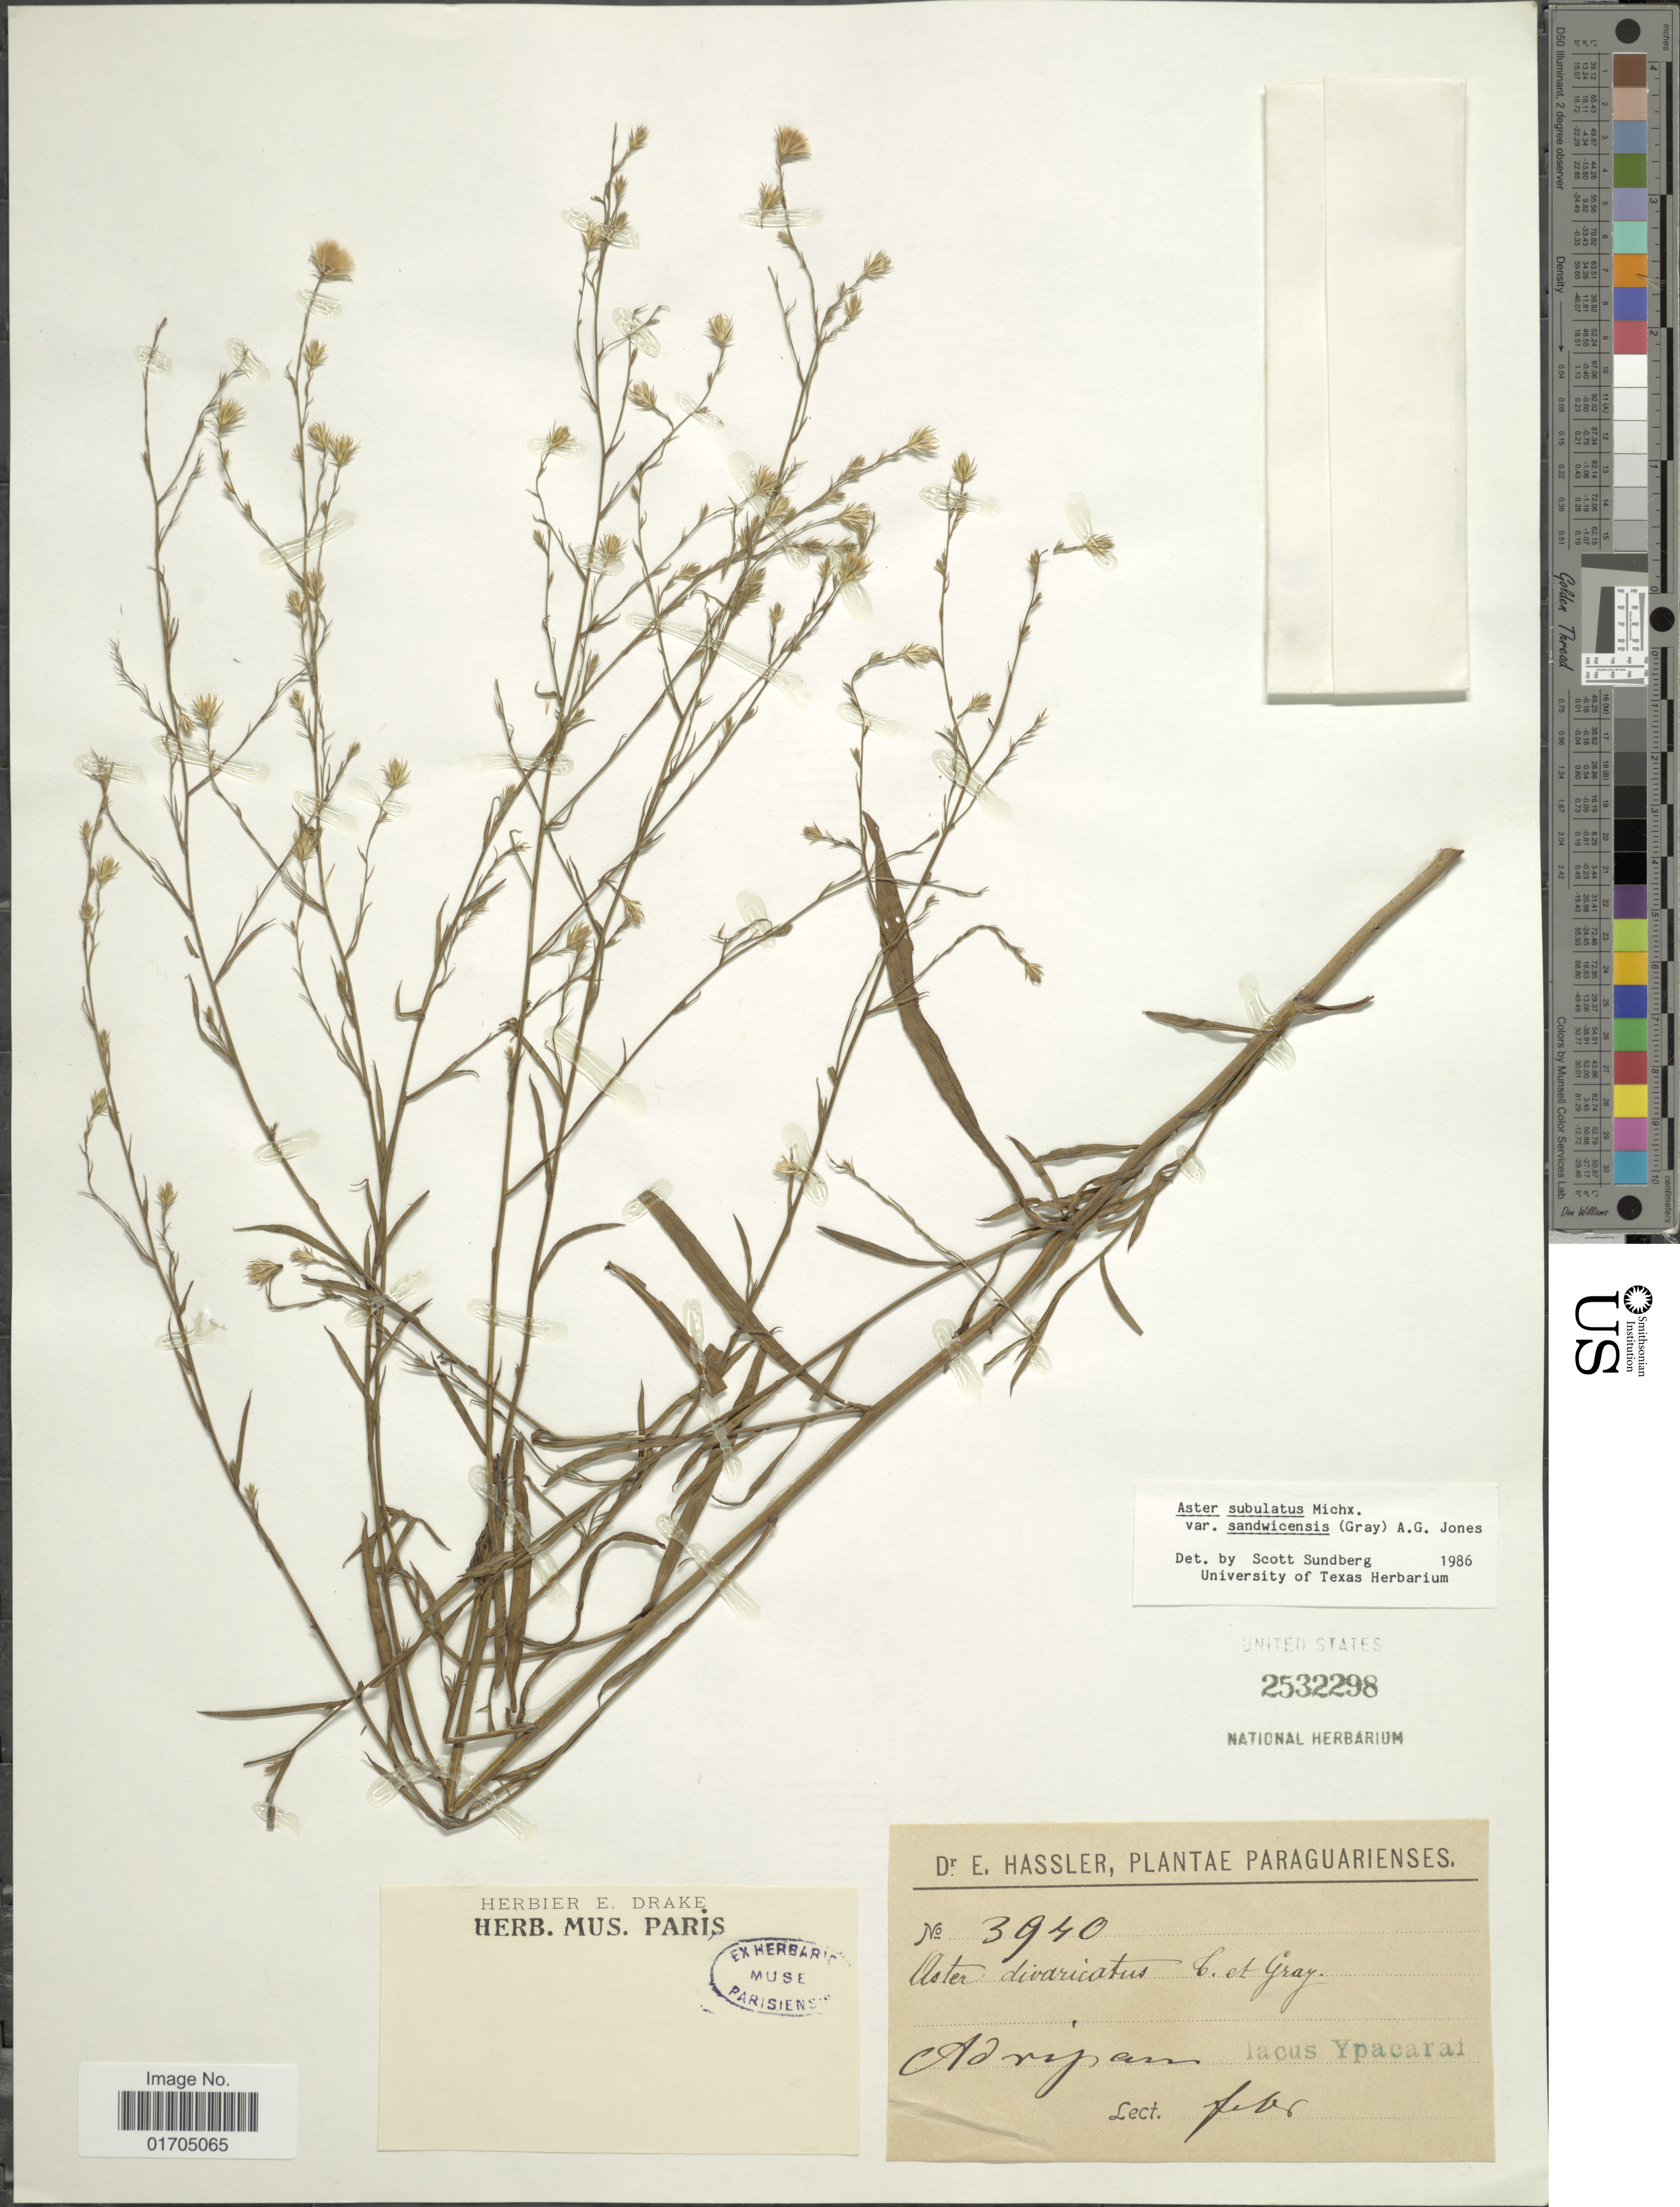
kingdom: Plantae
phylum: Tracheophyta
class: Magnoliopsida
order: Asterales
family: Asteraceae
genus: Symphyotrichum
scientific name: Symphyotrichum subulatum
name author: (Michx.) G.L. Nesom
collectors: E. Hassler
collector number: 3940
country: Paraguay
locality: Ad ripas lacus Ypacarai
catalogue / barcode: US 2532298